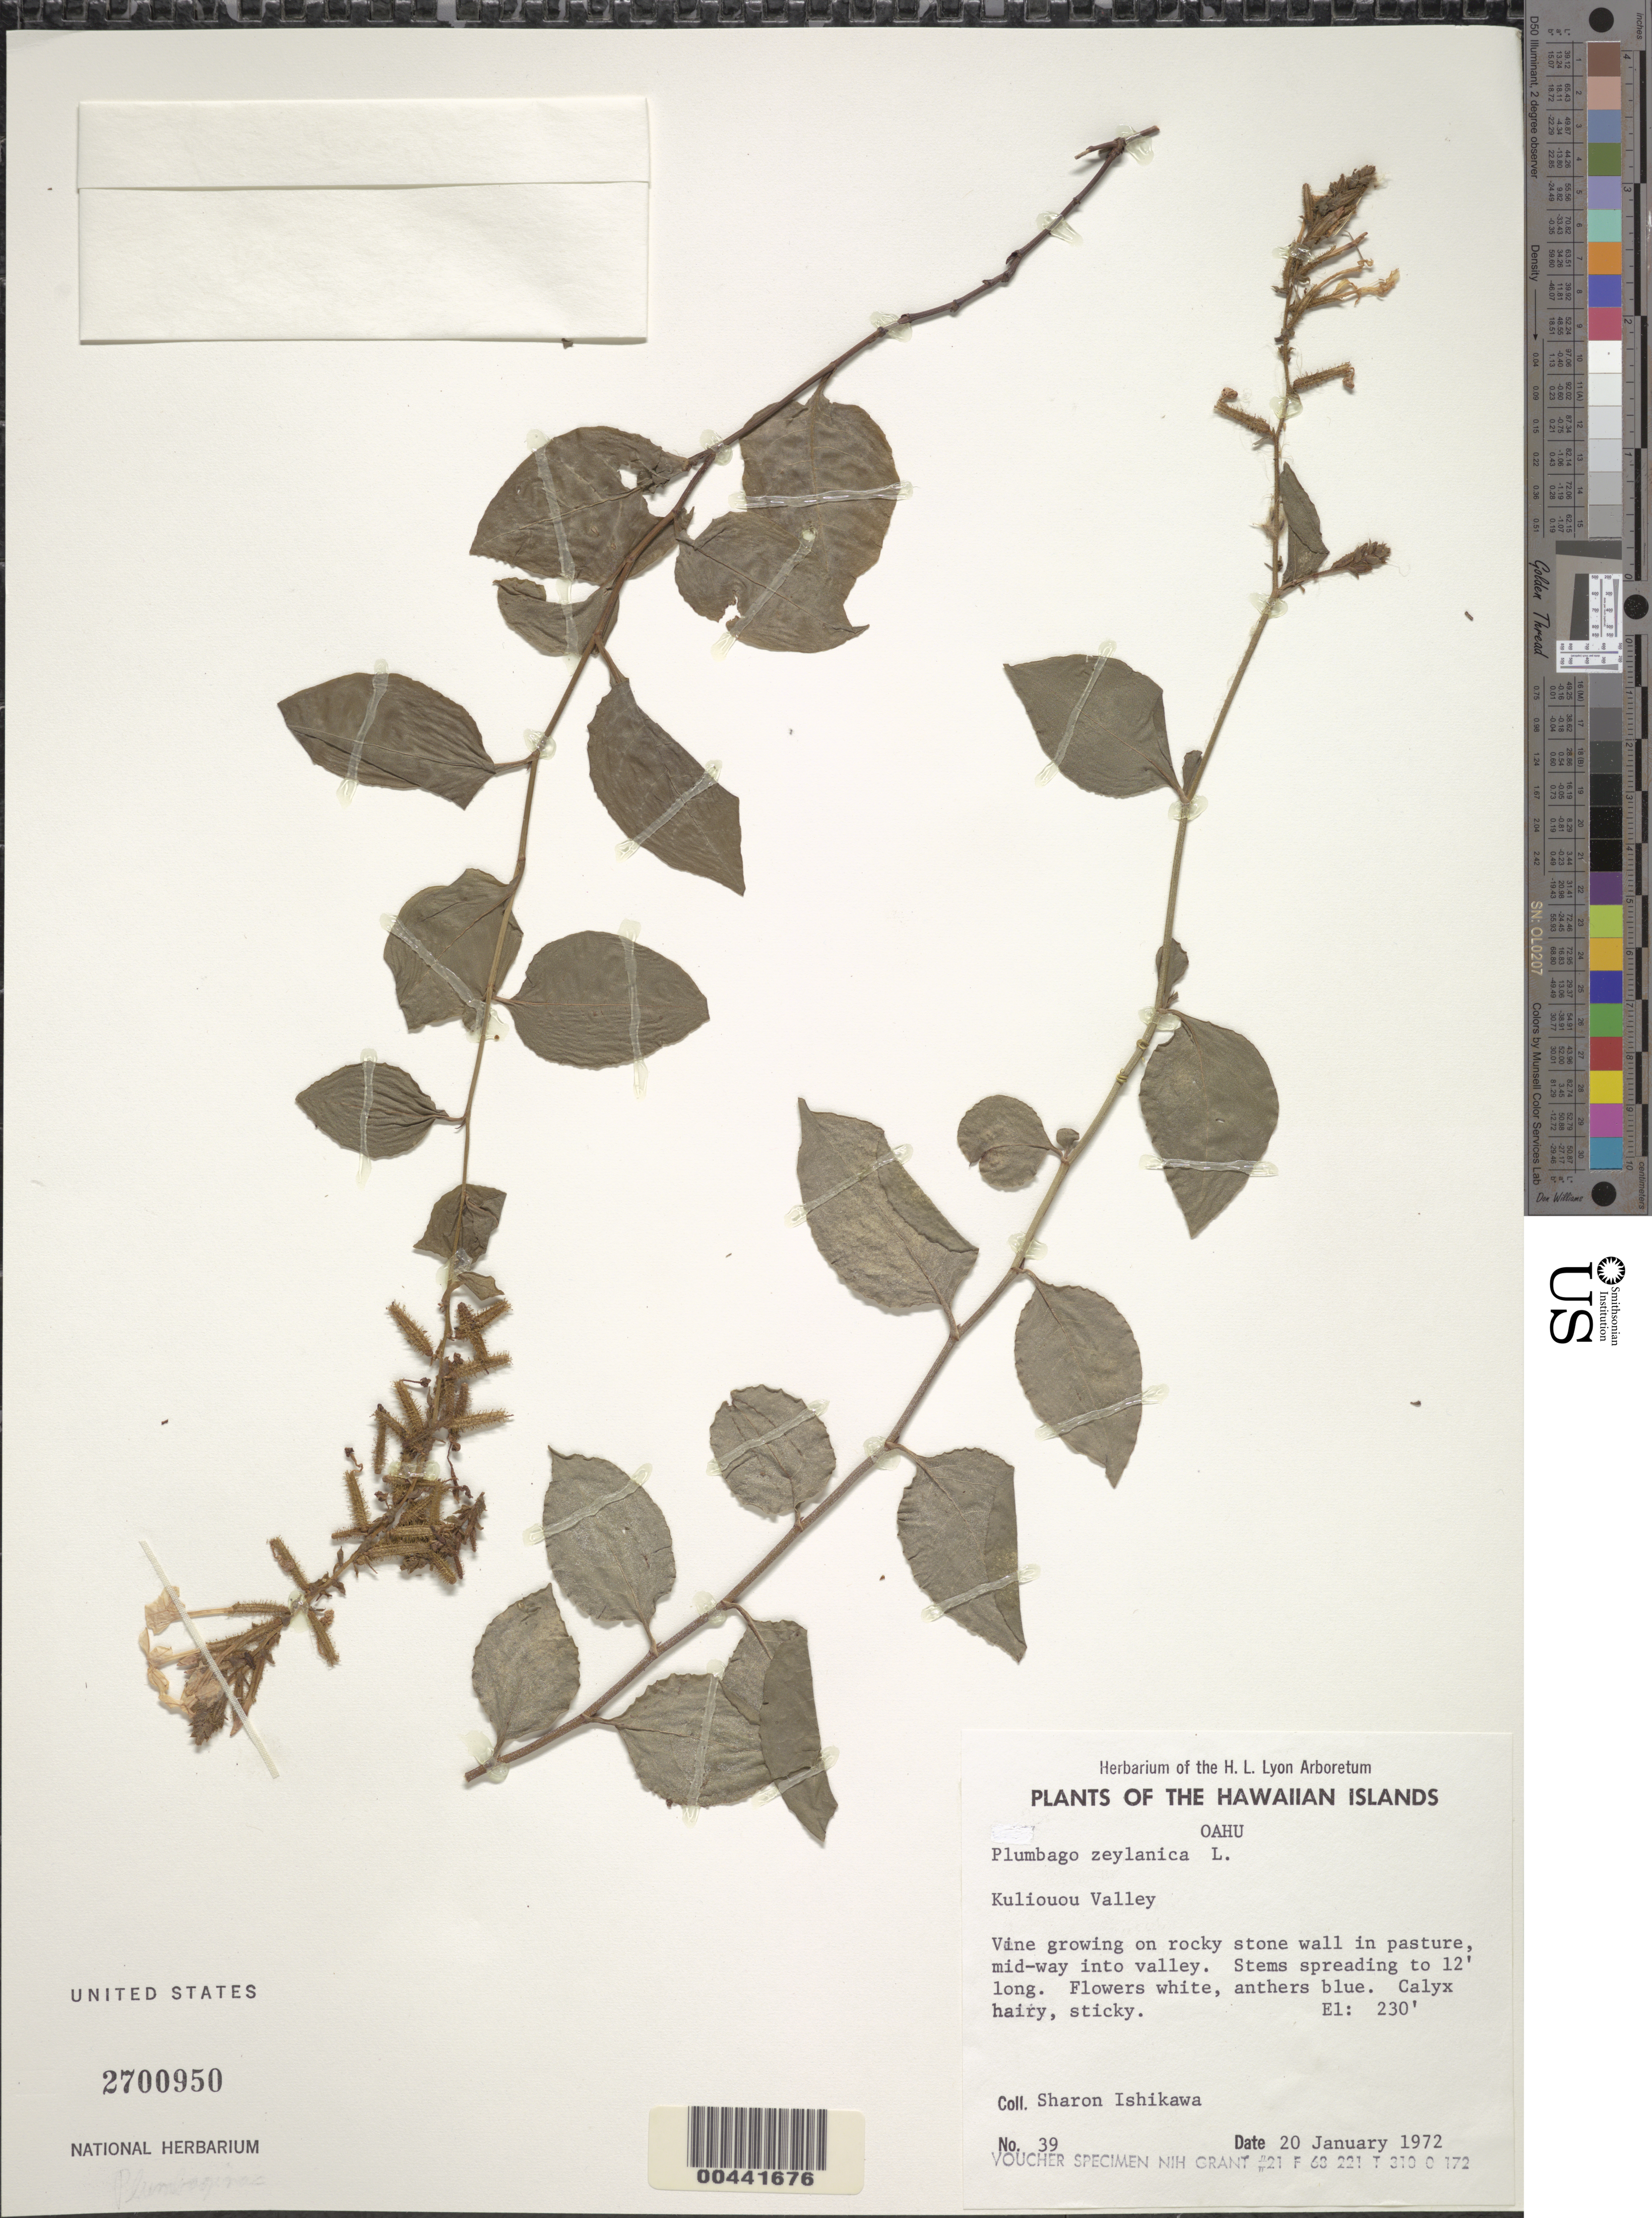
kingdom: Plantae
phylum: Tracheophyta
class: Magnoliopsida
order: Caryophyllales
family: Plumbaginaceae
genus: Plumbago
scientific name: Plumbago zeylanica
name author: L.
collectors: S. S. Ishikawa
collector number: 39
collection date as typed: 20 Jan 1972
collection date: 1972-01-20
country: United States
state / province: Hawaii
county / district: Honolulu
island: Oahu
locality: Kuliouou Valley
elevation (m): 70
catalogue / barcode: US 2700950